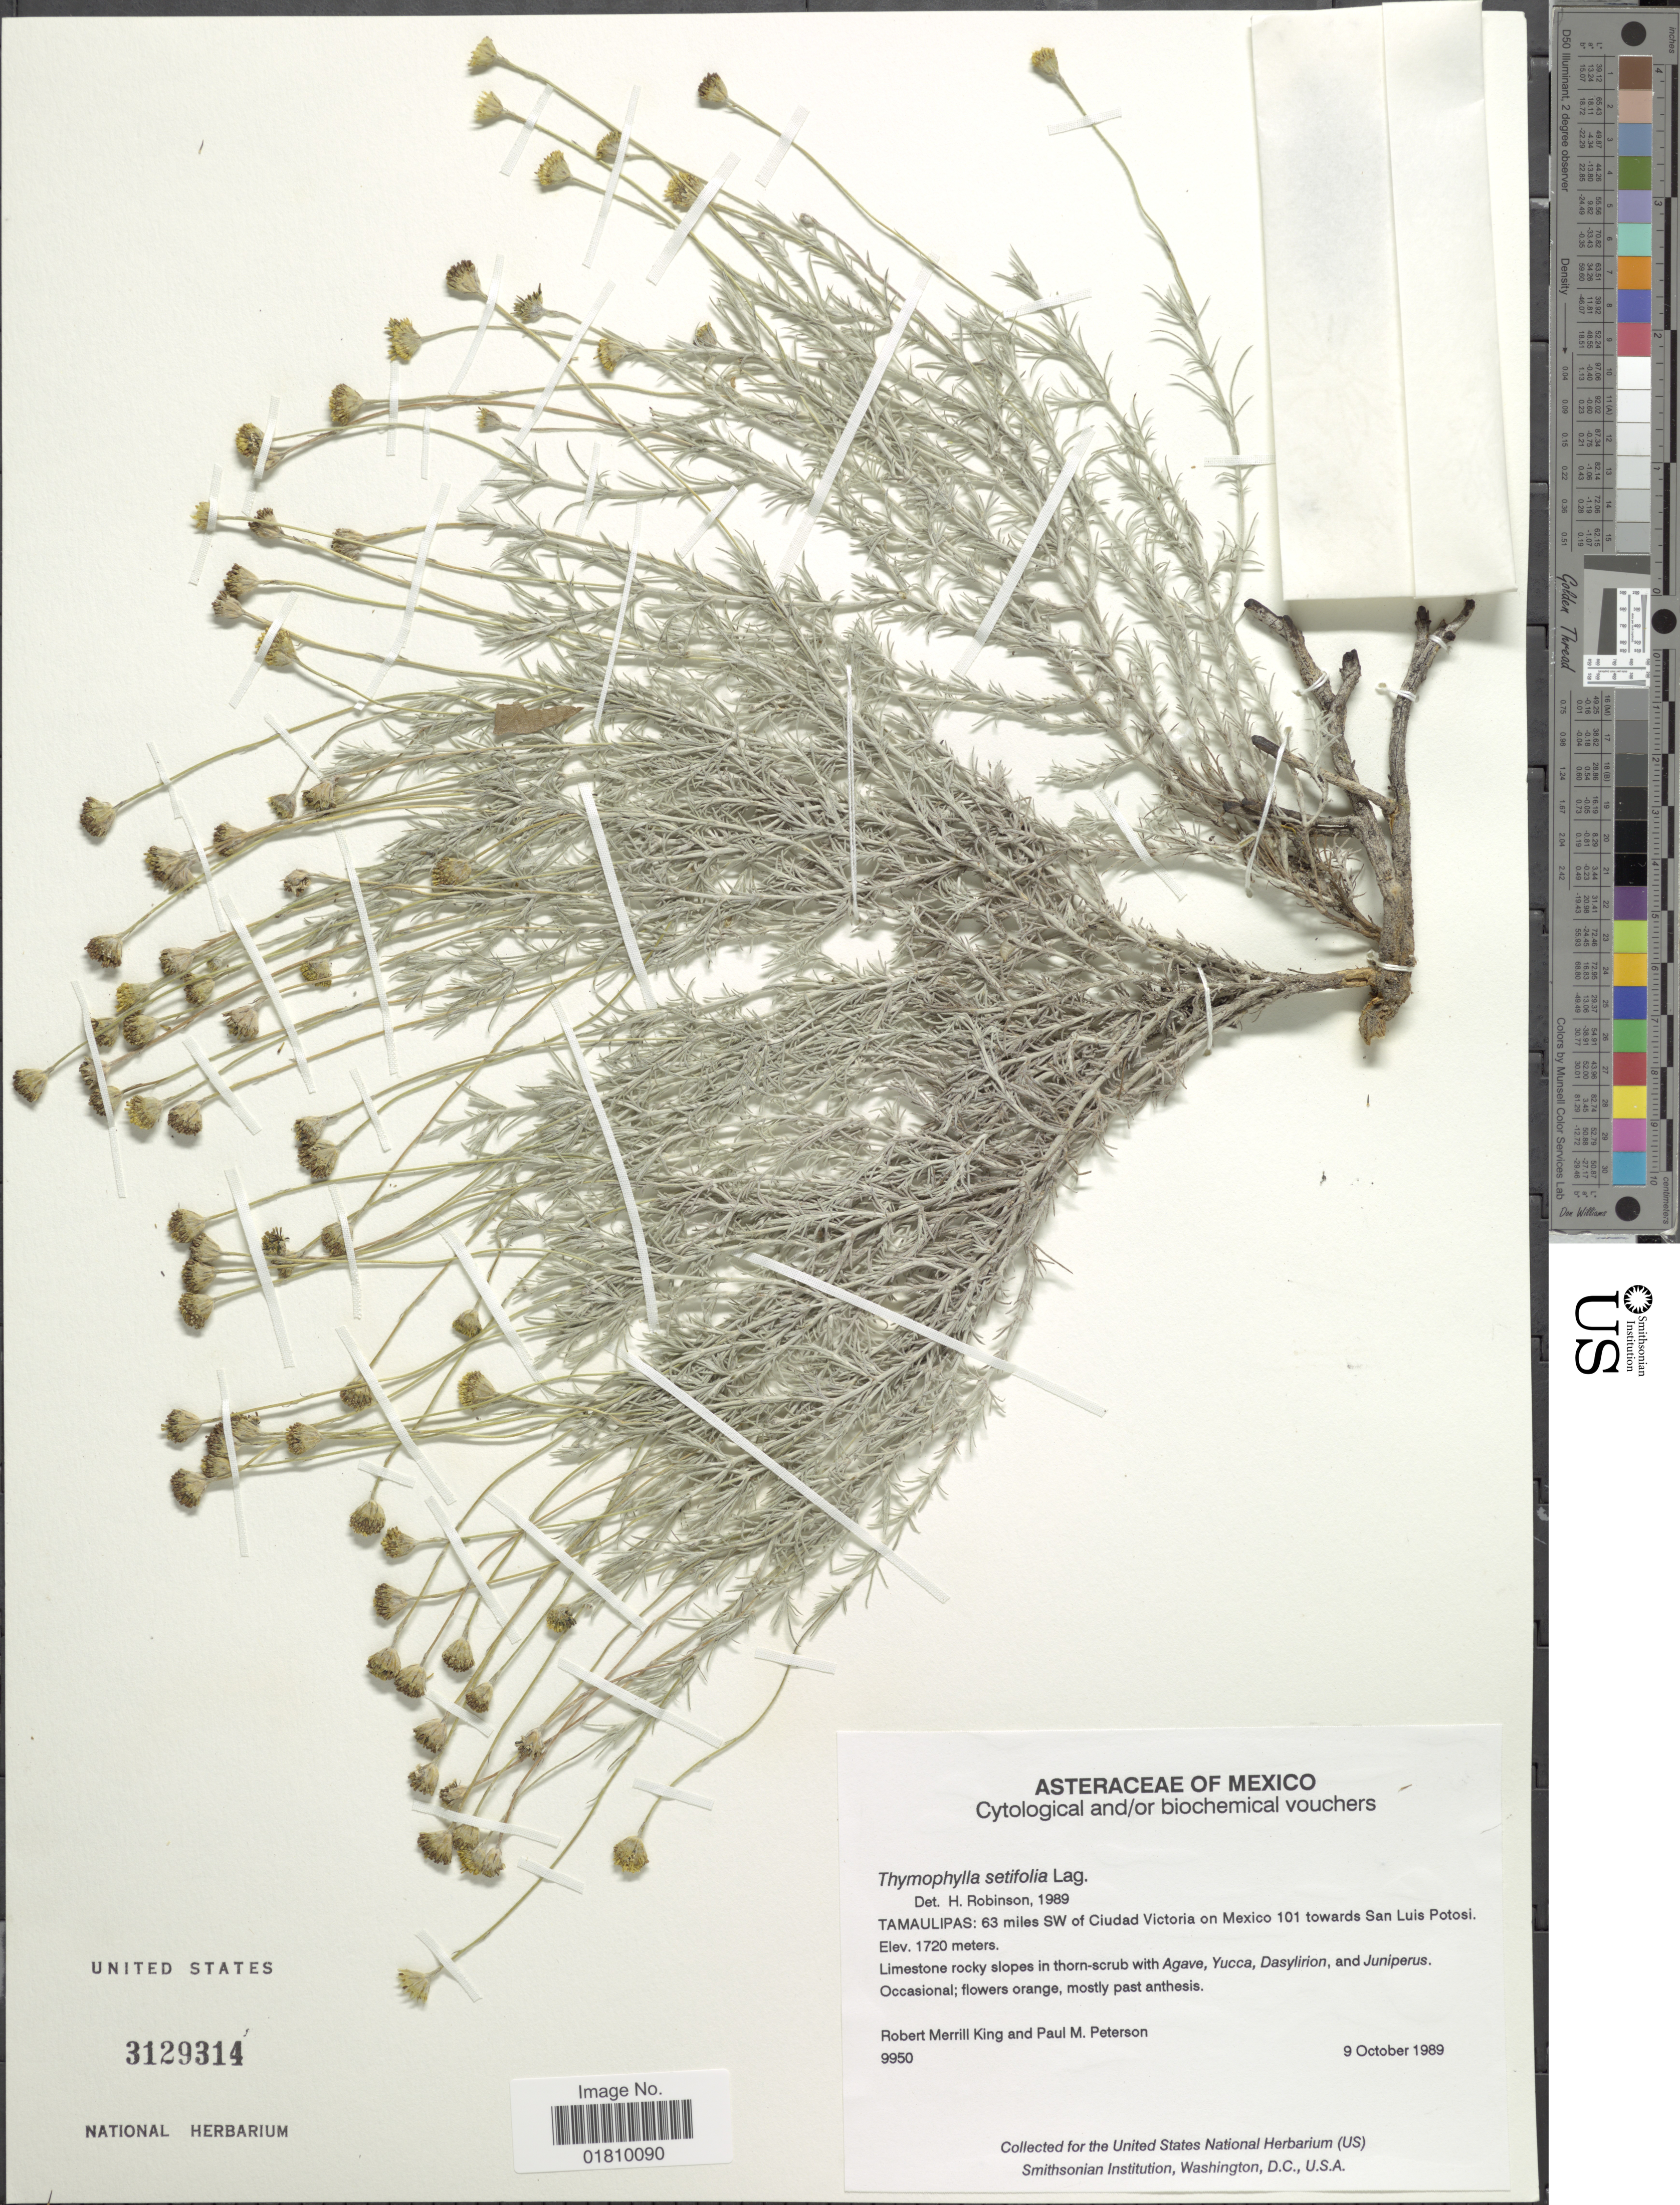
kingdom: Plantae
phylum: Tracheophyta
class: Magnoliopsida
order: Asterales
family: Asteraceae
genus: Thymophylla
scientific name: Thymophylla setifolia var. setifolia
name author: Lag.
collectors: R. M. King & P. M. Peterson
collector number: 9950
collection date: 1989-10-09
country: Mexico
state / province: Tamaulipas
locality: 63 miles SW of Ciudad Victoria on Mexico 101 towards San Luis Potosi, limestone rocky slopes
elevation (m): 1720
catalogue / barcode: US 3129314